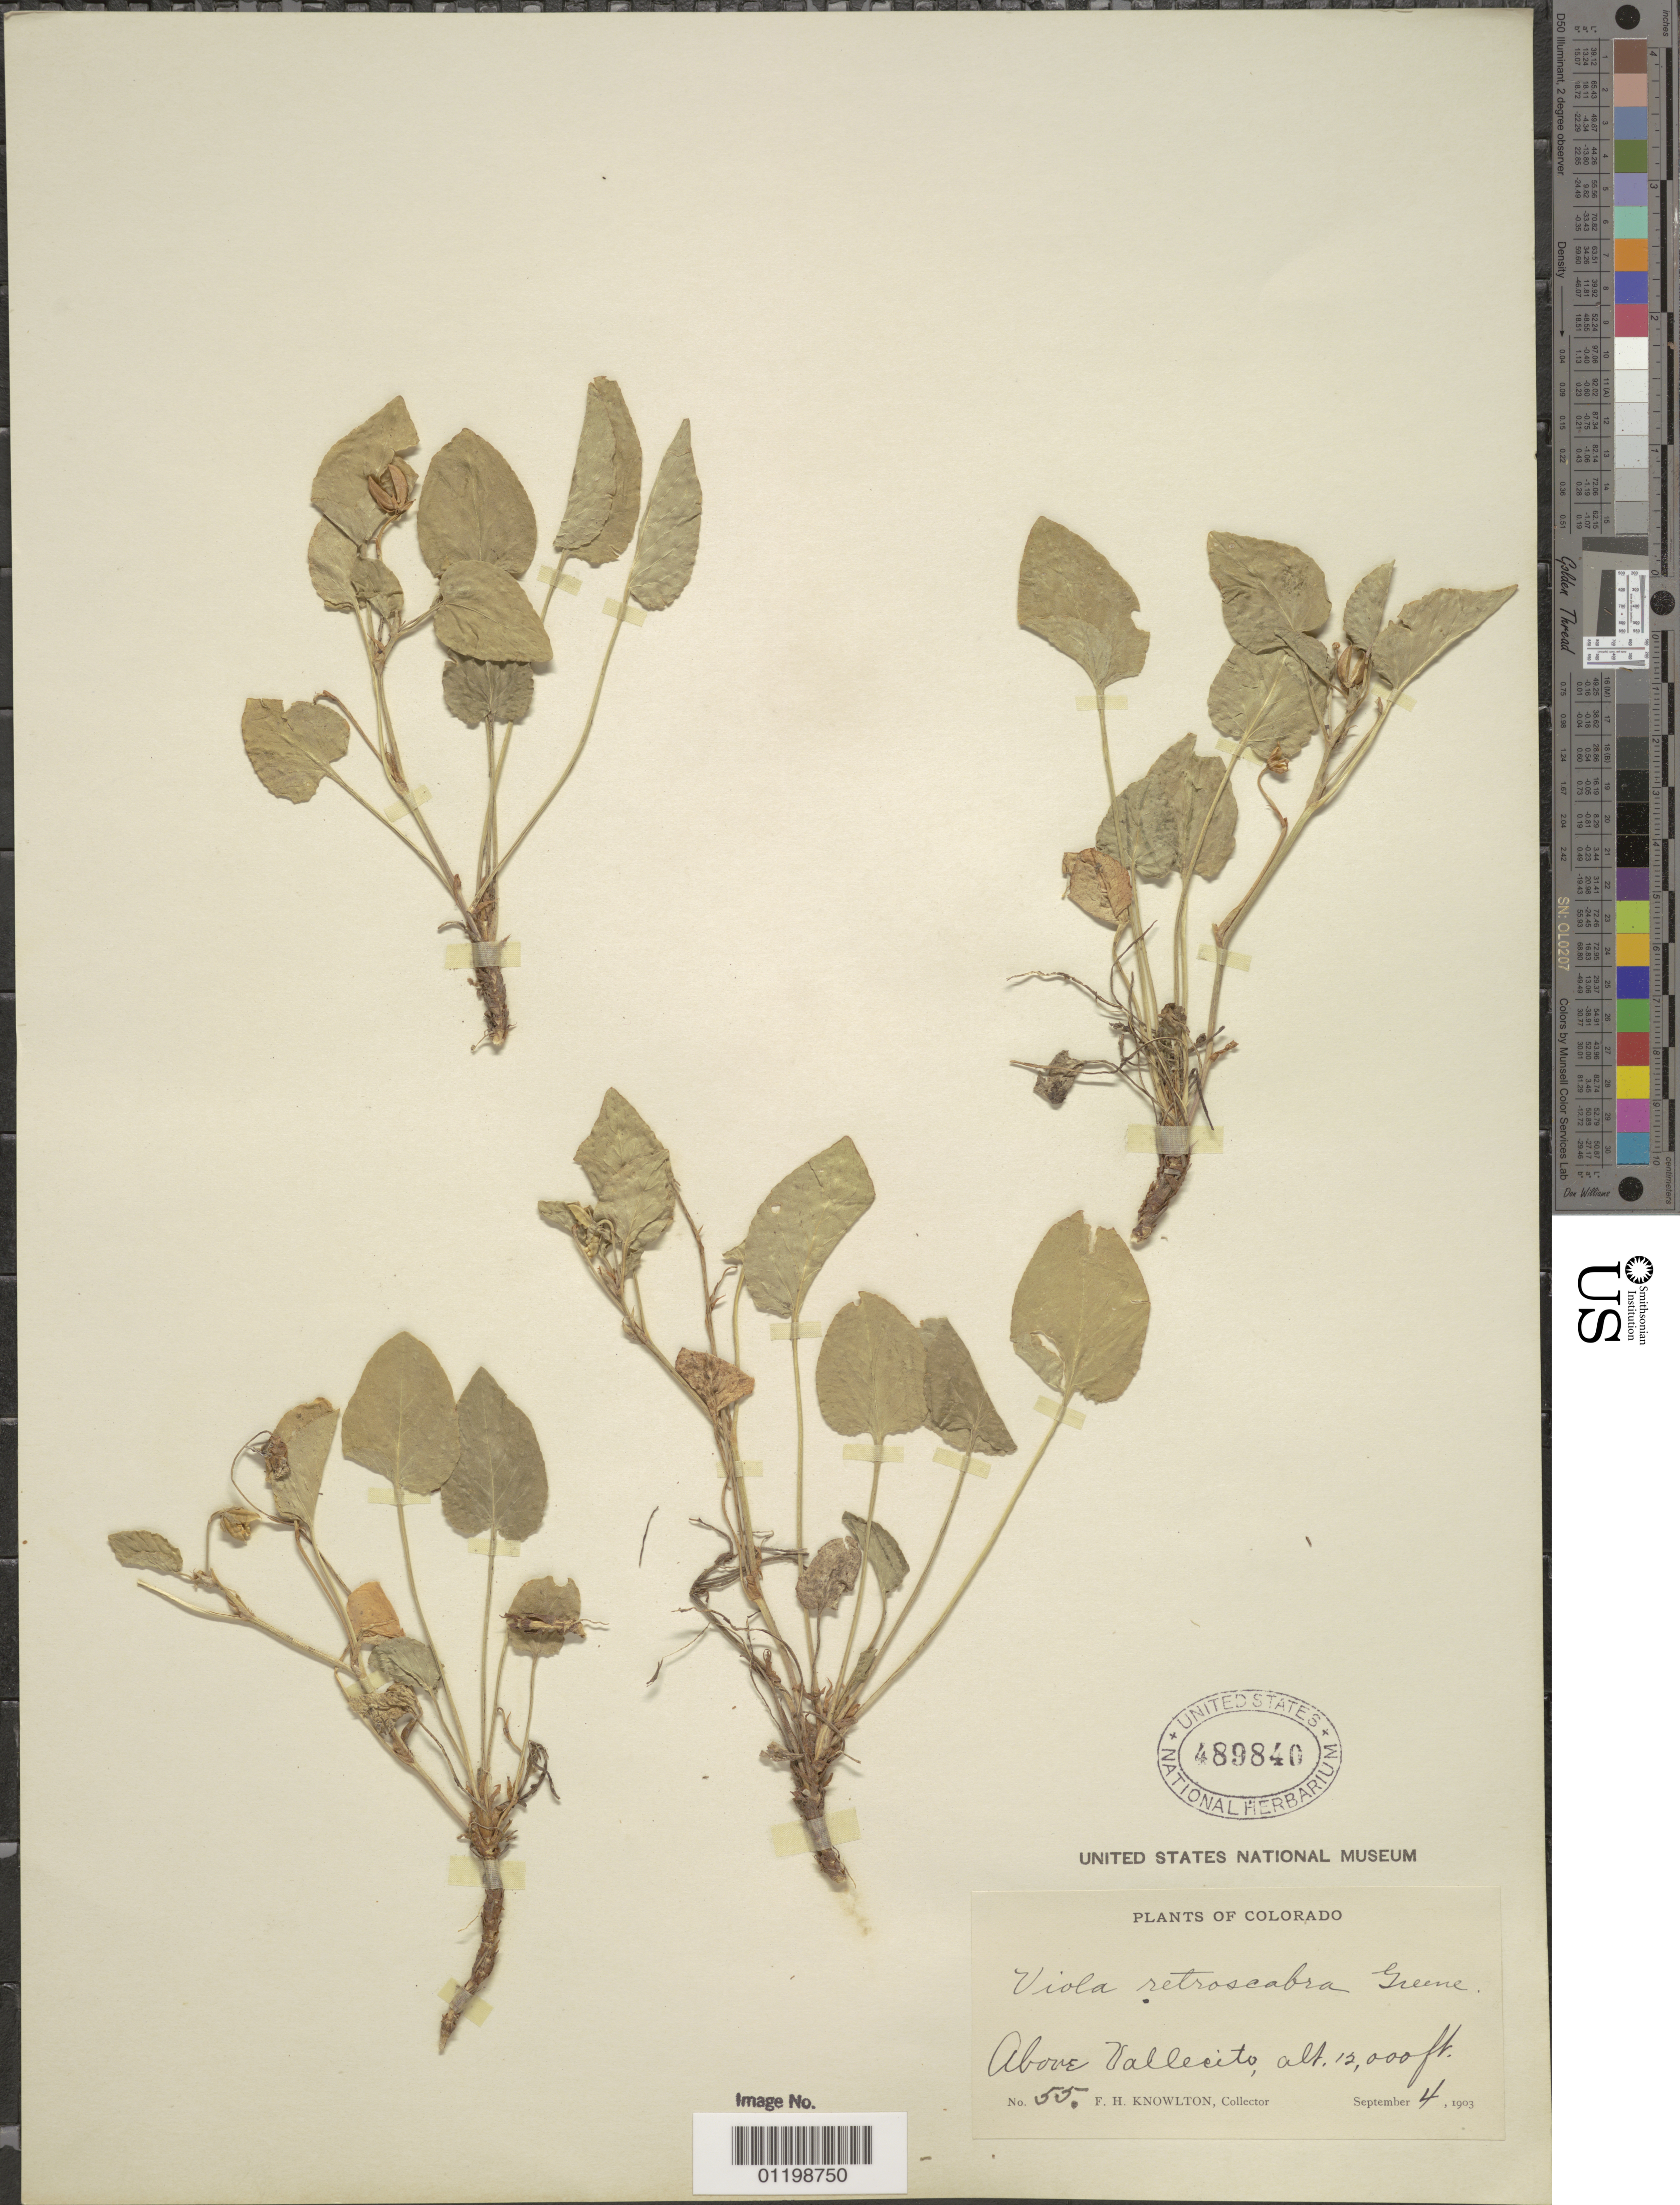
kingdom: Plantae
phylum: Tracheophyta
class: Magnoliopsida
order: Malpighiales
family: Violaceae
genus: Viola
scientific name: Viola retroscabra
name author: Greene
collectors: F. H. Knowlton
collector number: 55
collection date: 1903-09-04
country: United States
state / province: Colorado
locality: above Vallecito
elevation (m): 3658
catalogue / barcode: US 489840